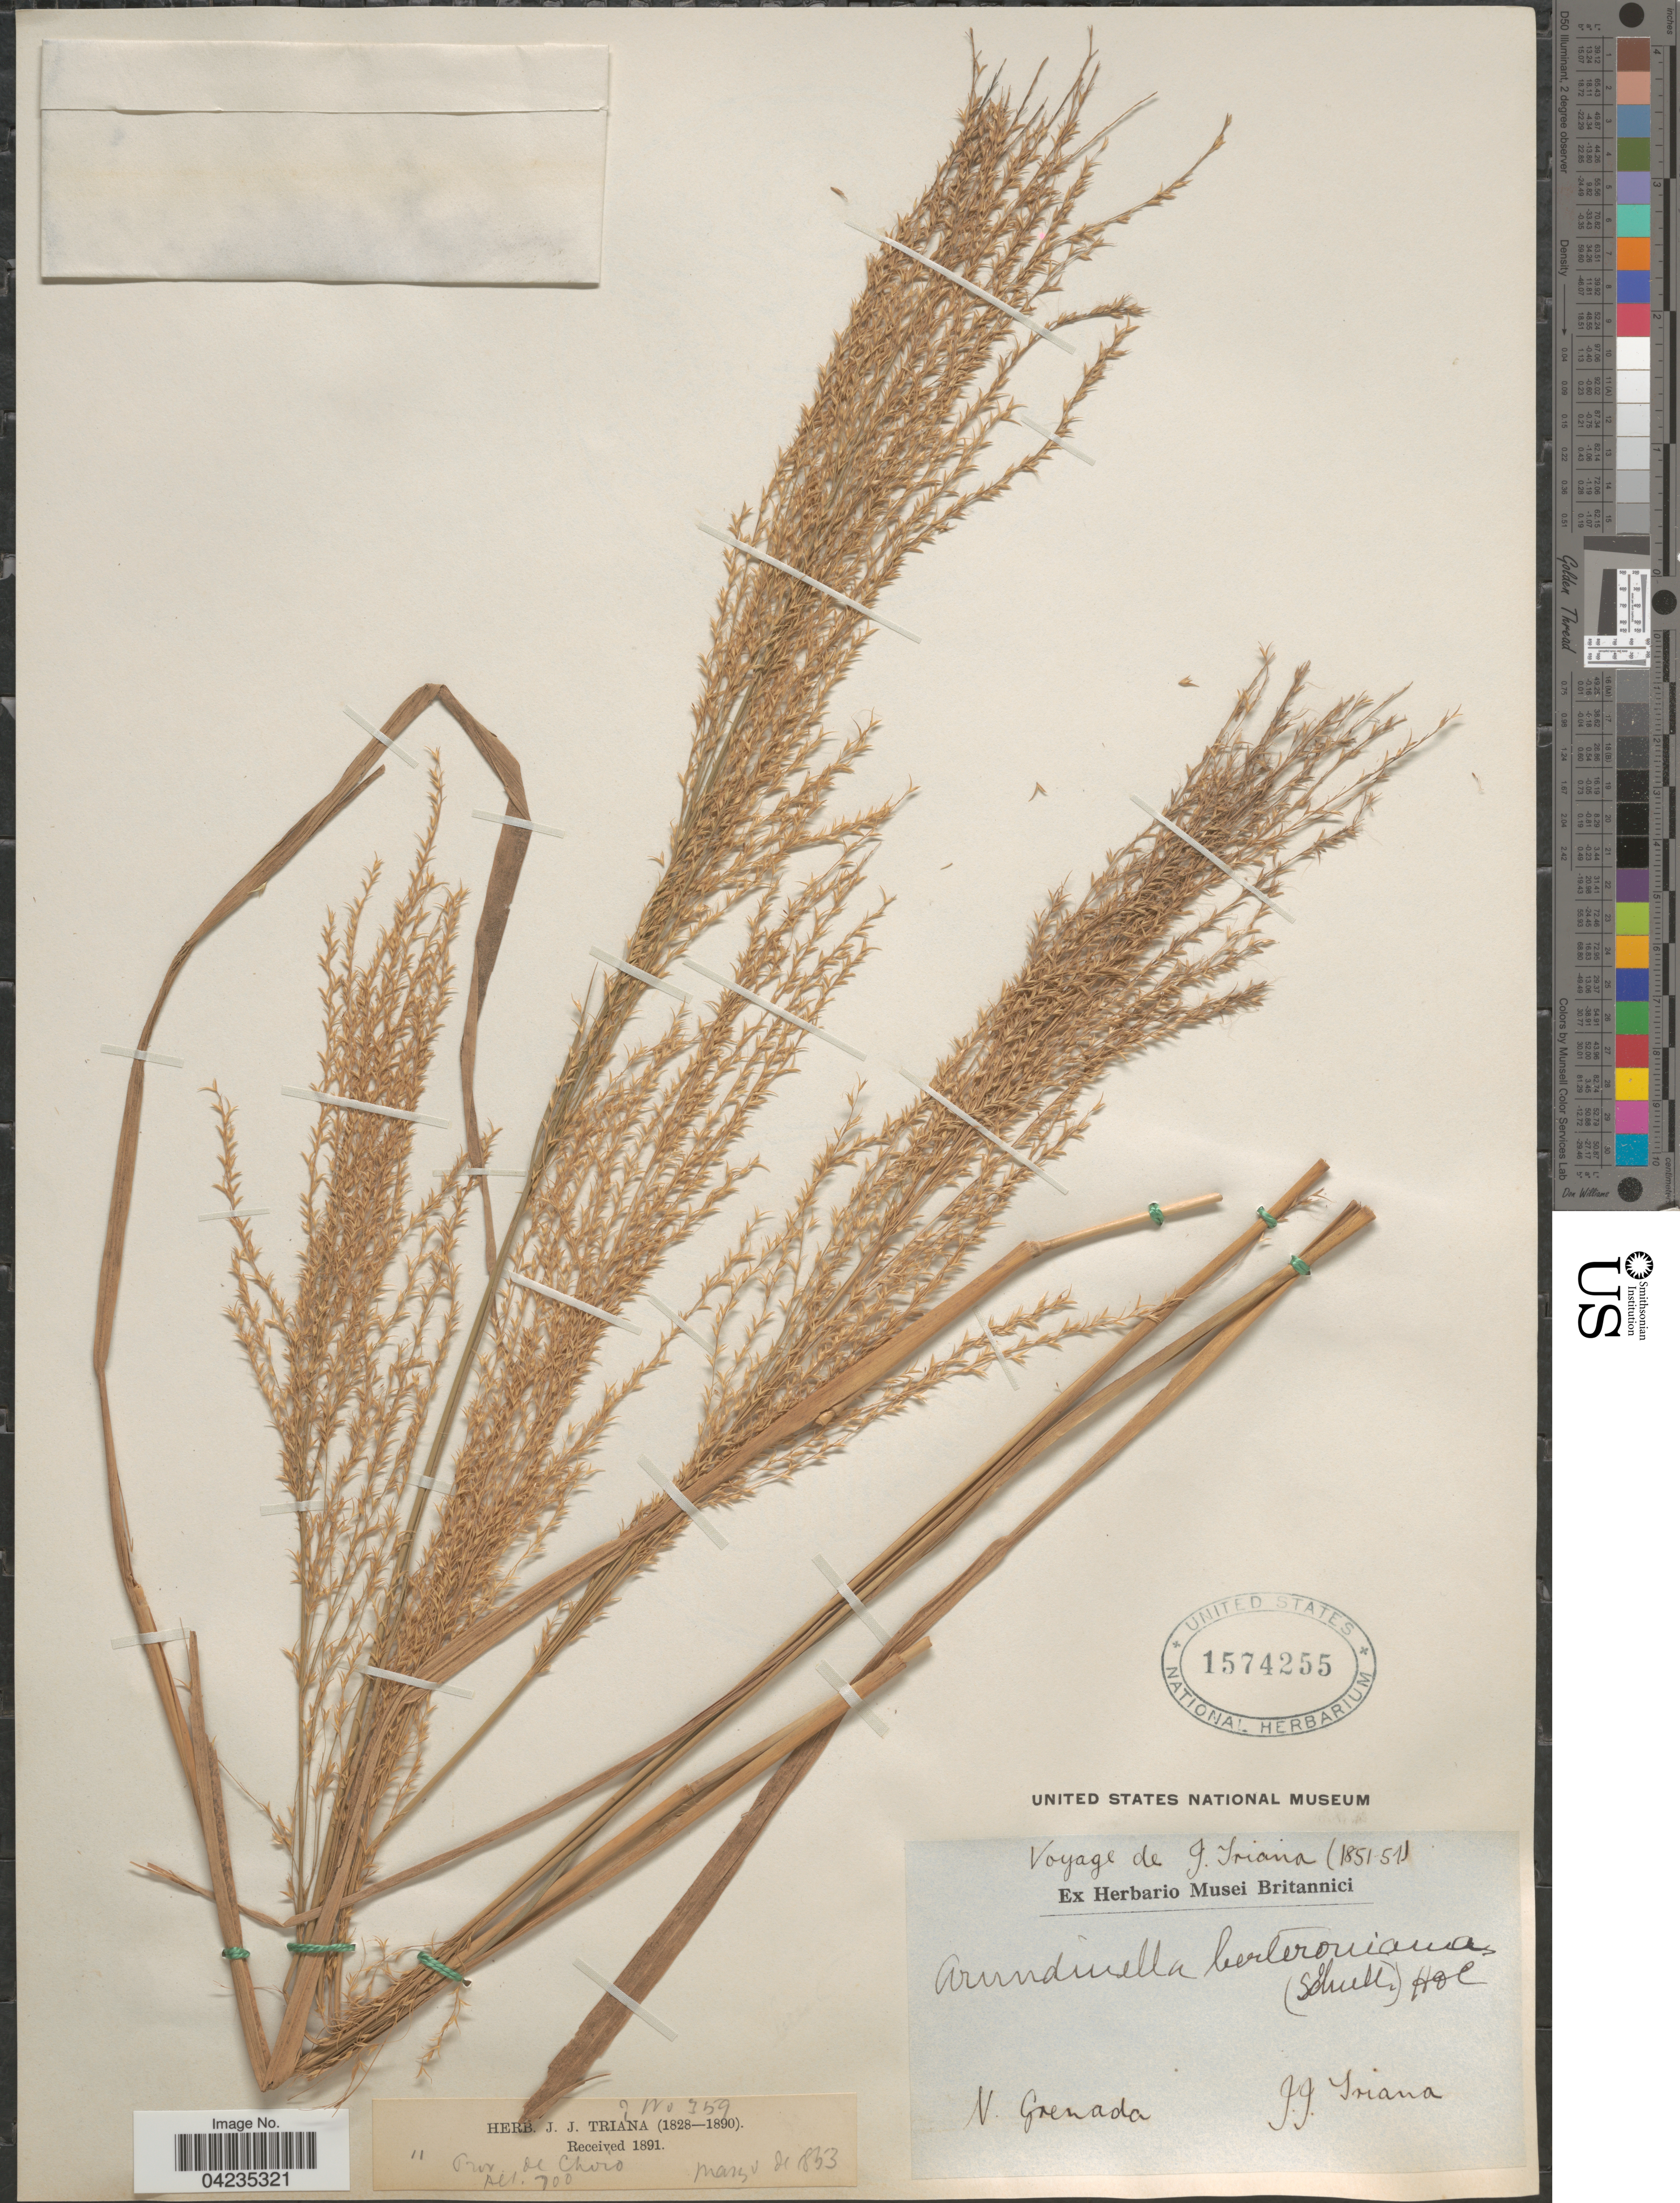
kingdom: Plantae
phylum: Tracheophyta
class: Liliopsida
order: Poales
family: Poaceae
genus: Arundinella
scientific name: Arundinella berteroniana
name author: (Schult.) Hitchc. & Chase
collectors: J. J. Triana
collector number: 359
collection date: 1853-03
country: Colombia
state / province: Chocó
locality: N. Grenada.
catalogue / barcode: US 1574255